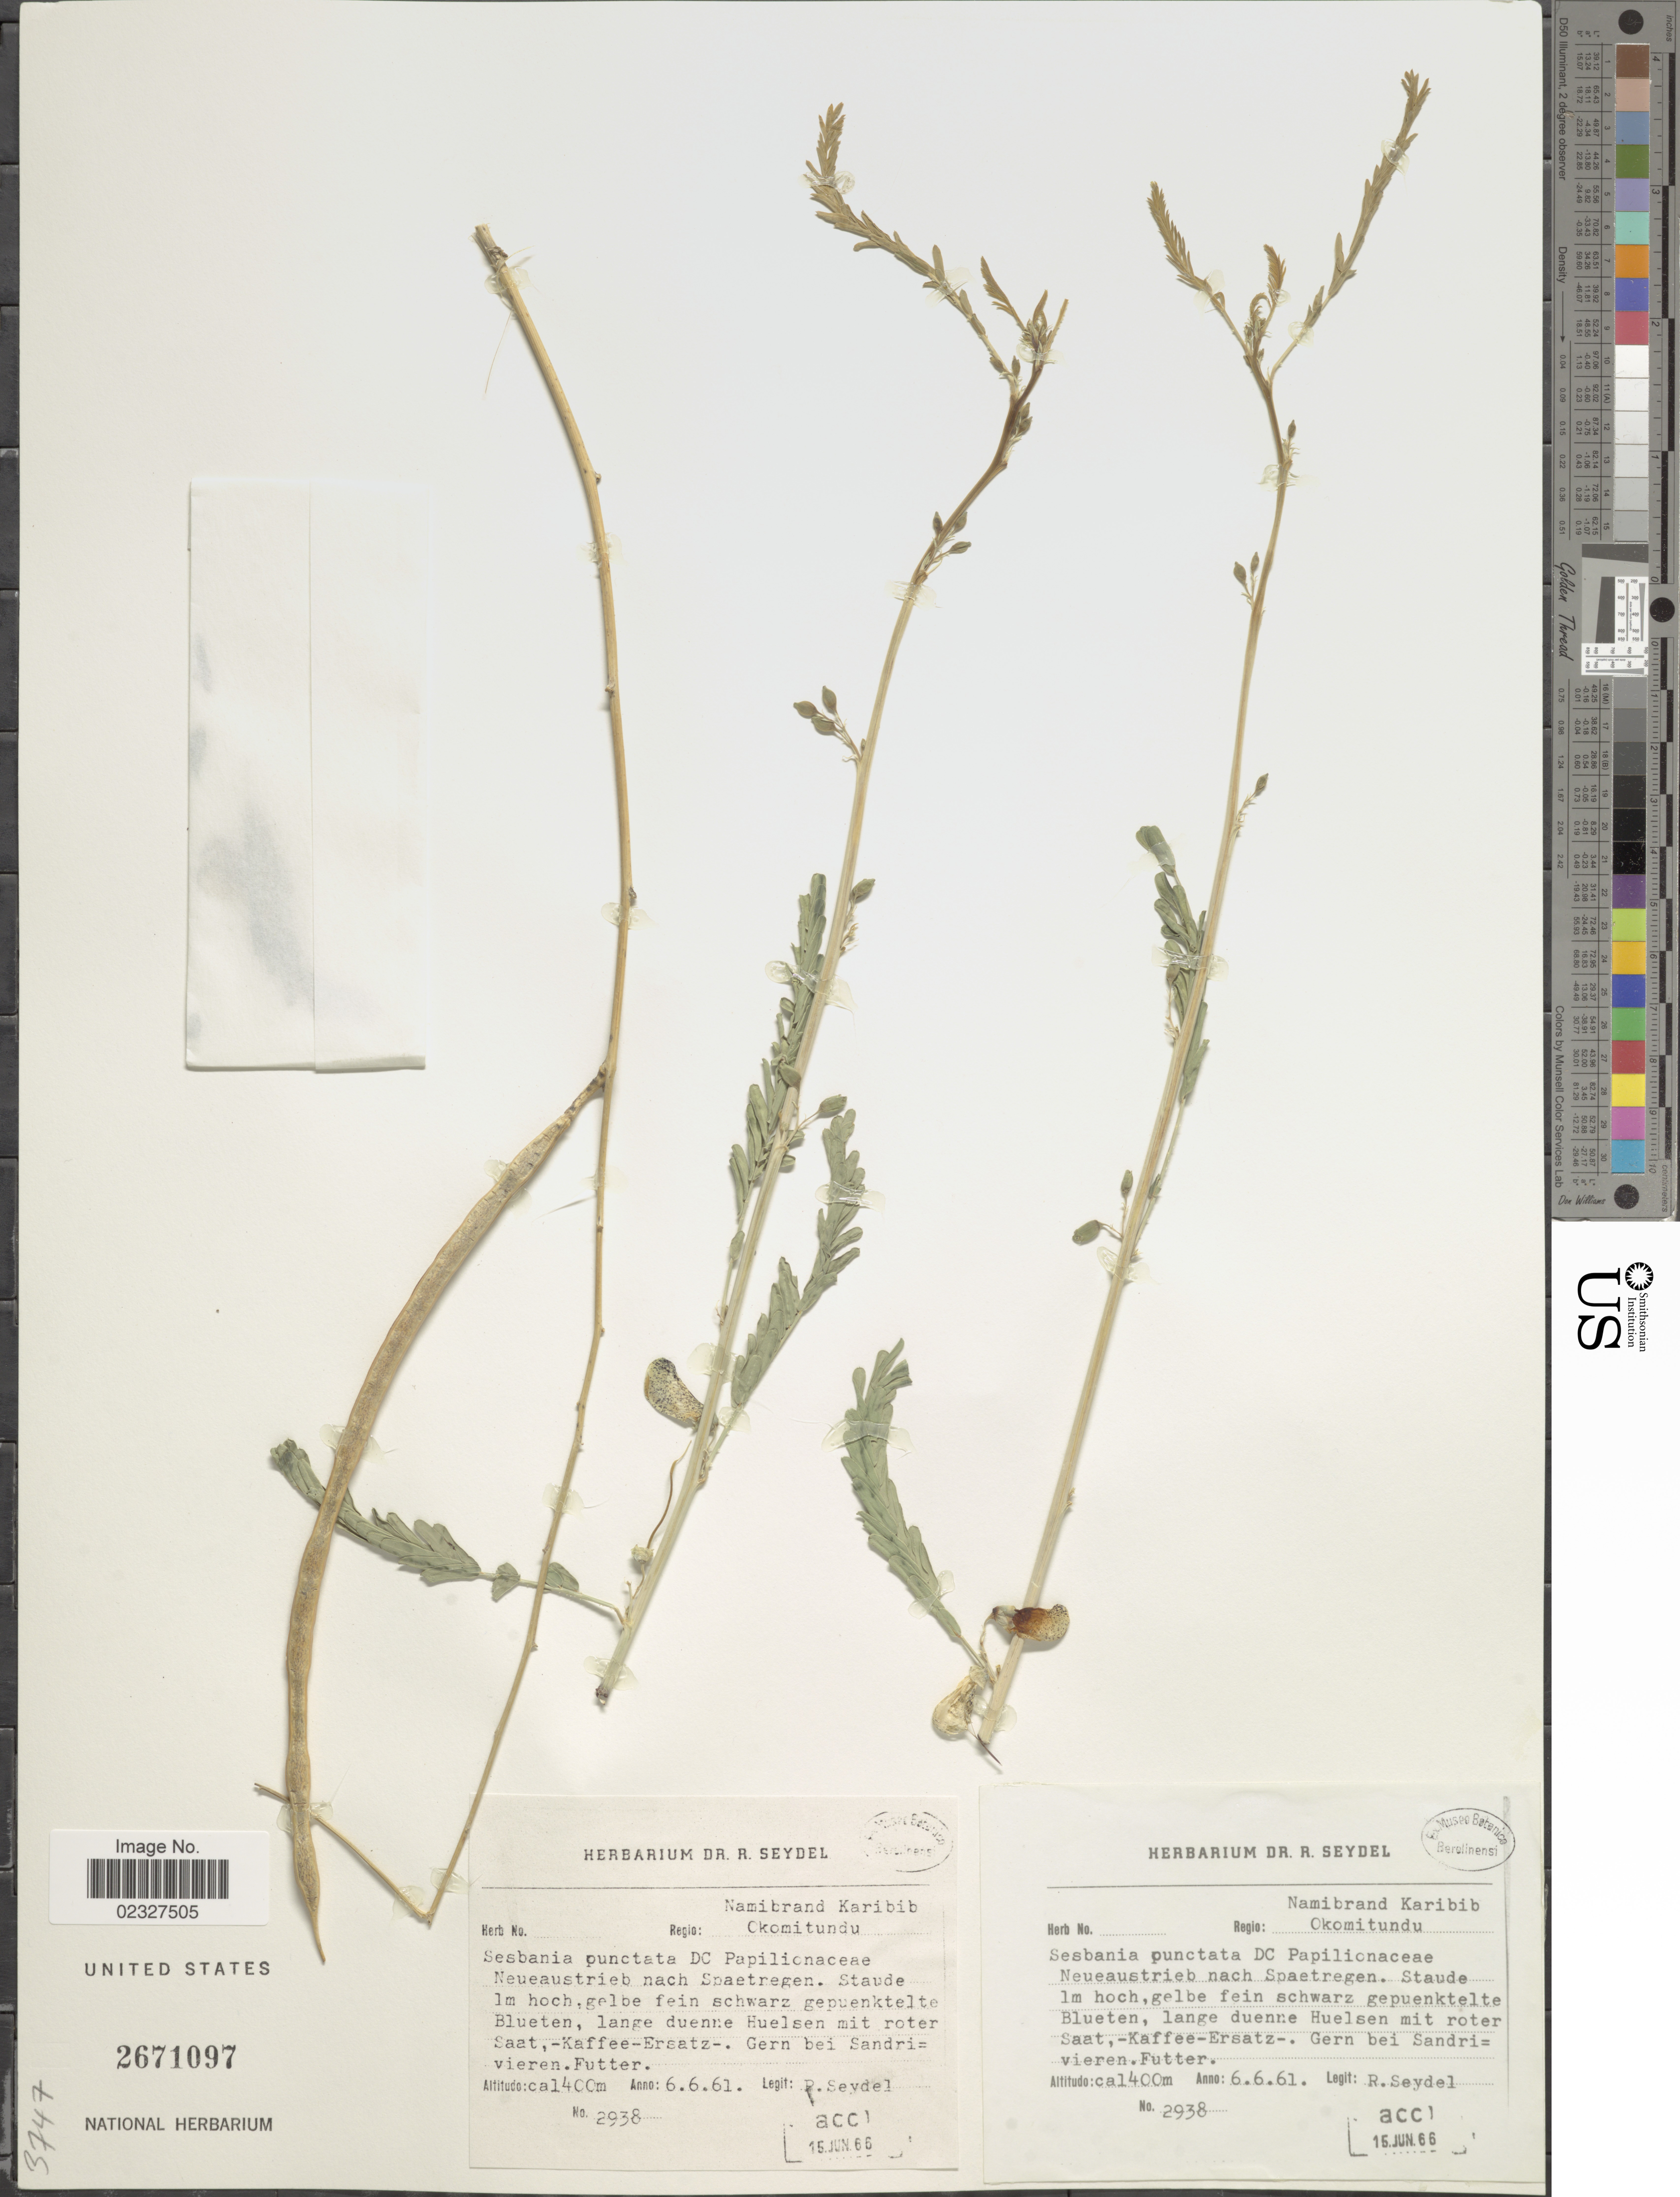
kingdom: Plantae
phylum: Tracheophyta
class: Magnoliopsida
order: Fabales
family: Fabaceae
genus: Sesbania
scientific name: Sesbania punctata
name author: DC.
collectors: R. Seydel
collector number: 2938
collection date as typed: Transcribed d/m/y: 6/6/61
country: Namibia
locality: Namibrand Karibib Okomitundu, Staude 1 m hoch, gelbe fein schwarz gepuenktelte Blueten, lange duenne Huelsen mit roter Saat, -Kaffee-Ersatz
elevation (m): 1400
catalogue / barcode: US 2671097